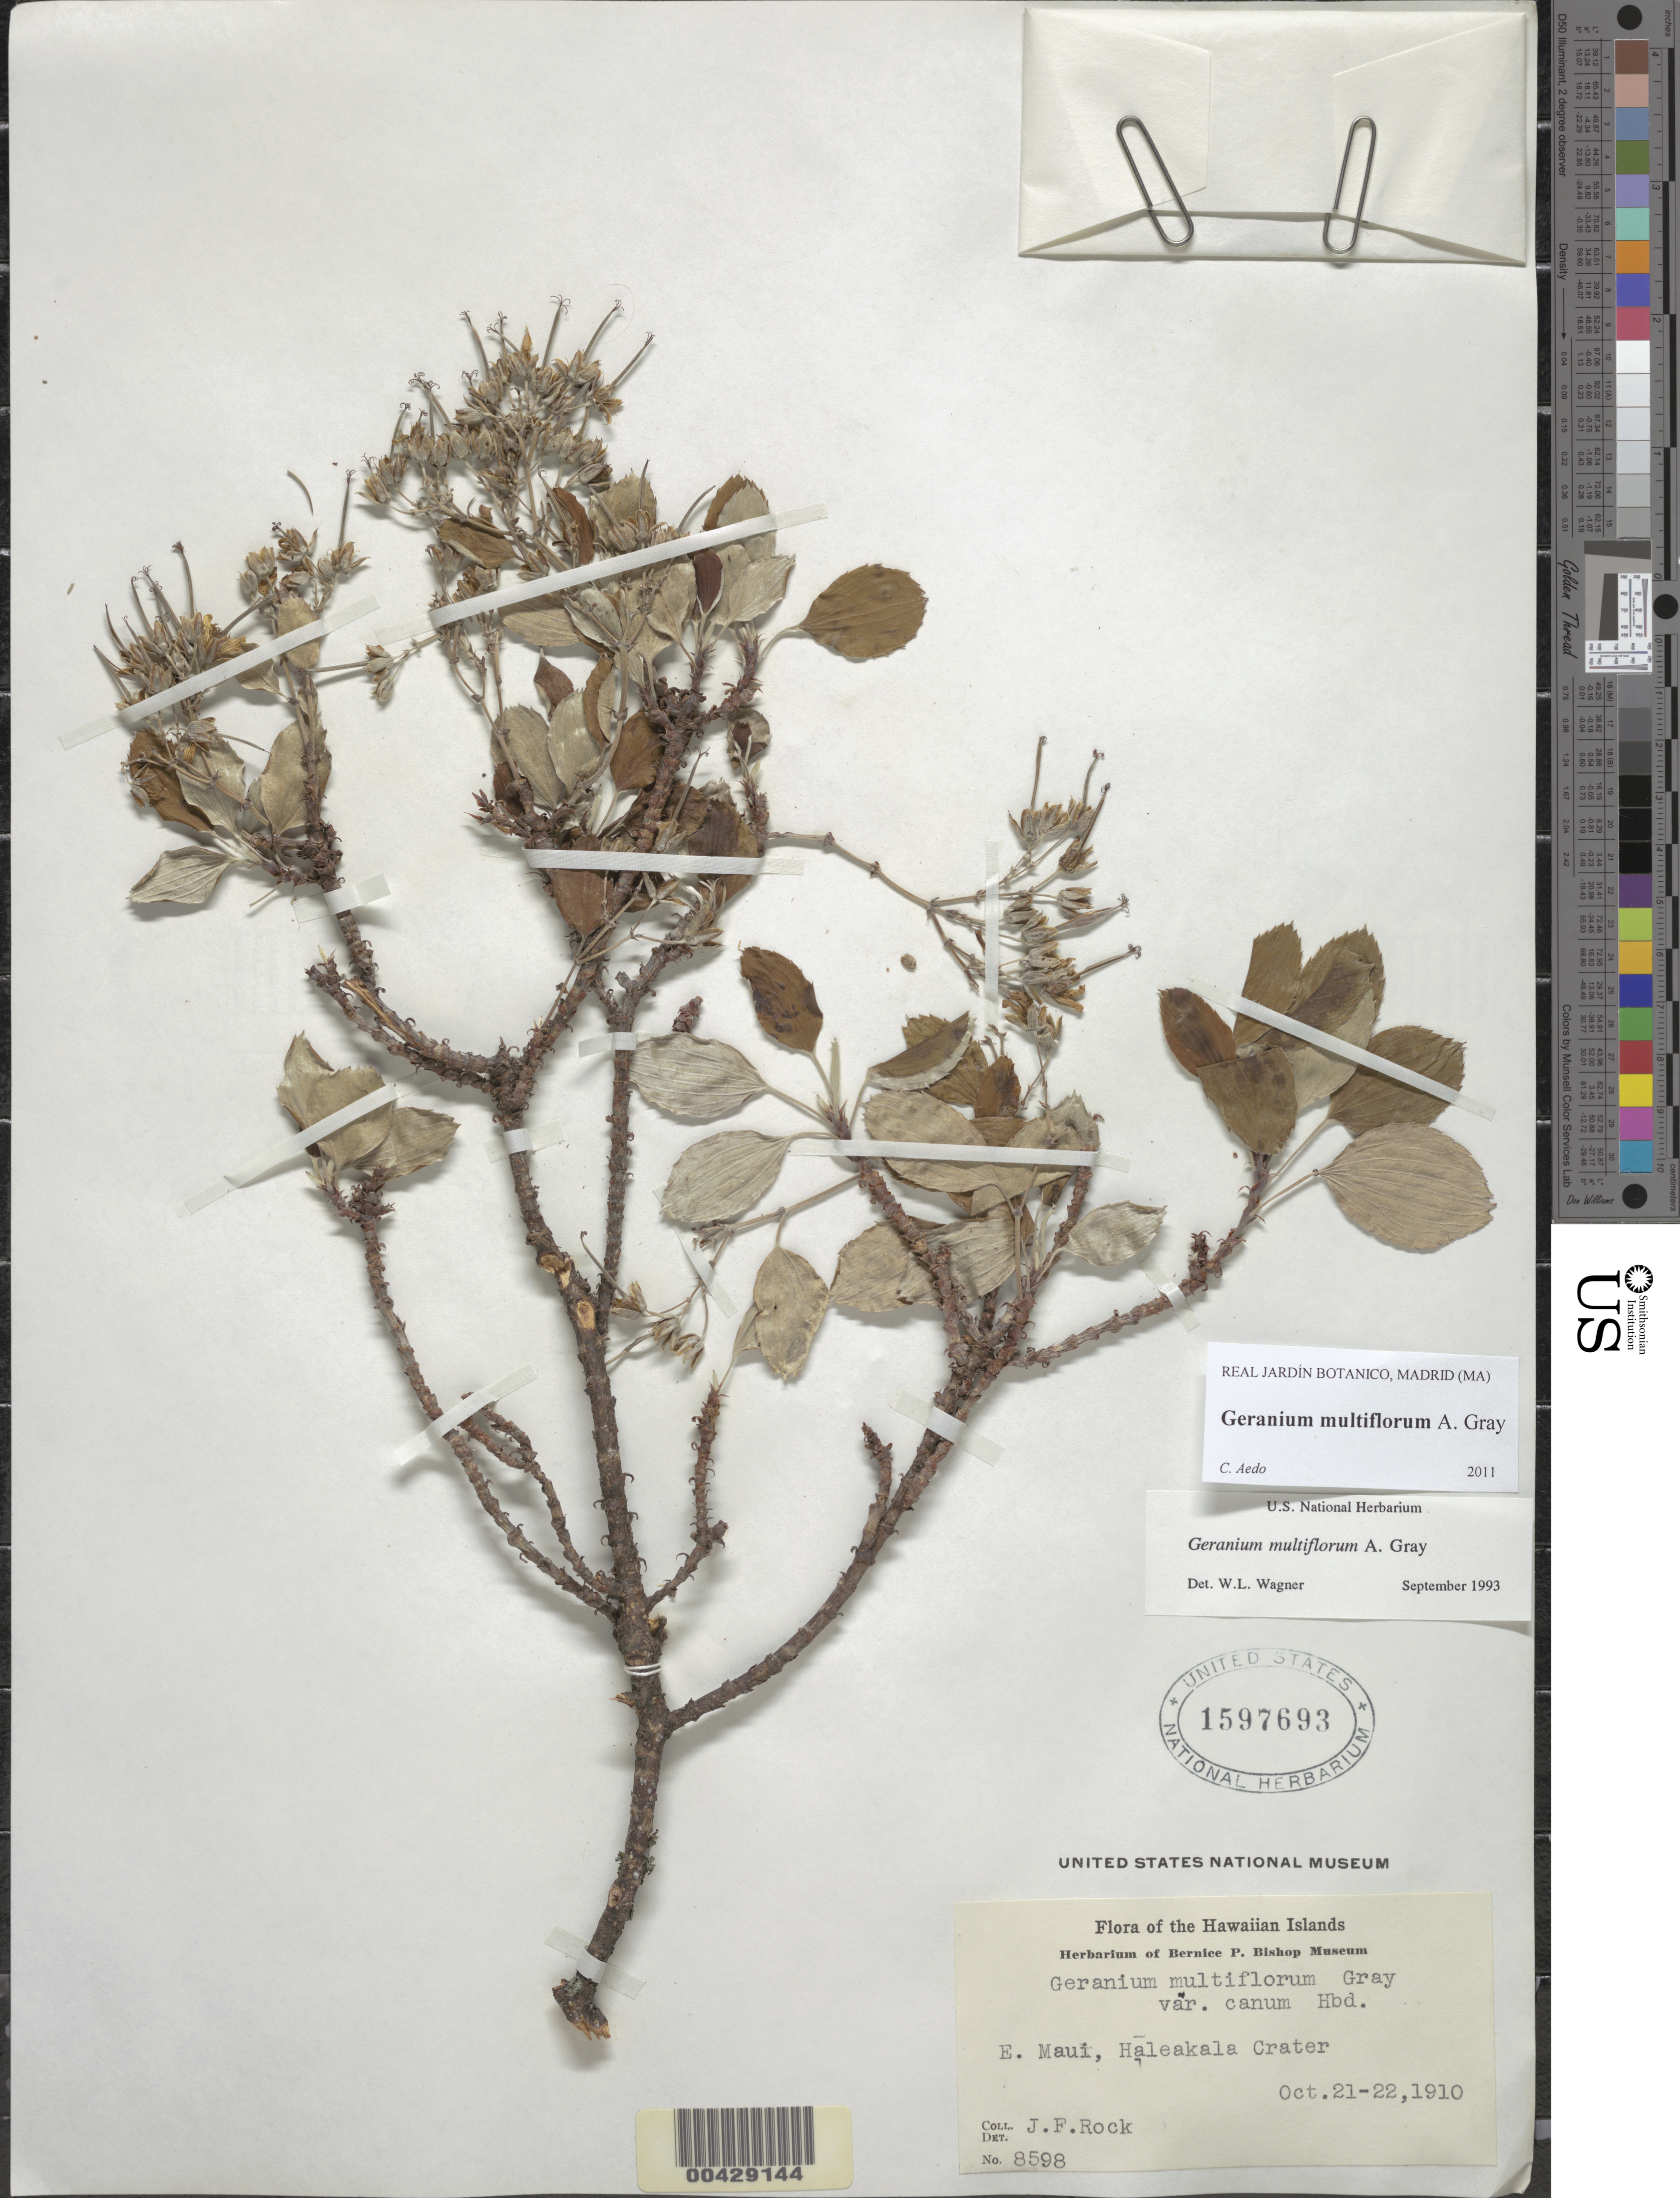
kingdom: Plantae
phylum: Tracheophyta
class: Magnoliopsida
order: Geraniales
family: Geraniaceae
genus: Geranium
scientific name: Geranium multiflorum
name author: A. Gray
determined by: Aedo, C.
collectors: J. F. Rock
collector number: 8598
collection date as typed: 21 Oct 1910 to 22 Oct 1910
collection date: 1910-10-21/1910-10-22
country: United States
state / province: Hawaii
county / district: Maui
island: Maui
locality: Haleakala Crater, E Maui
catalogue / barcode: US 1597693